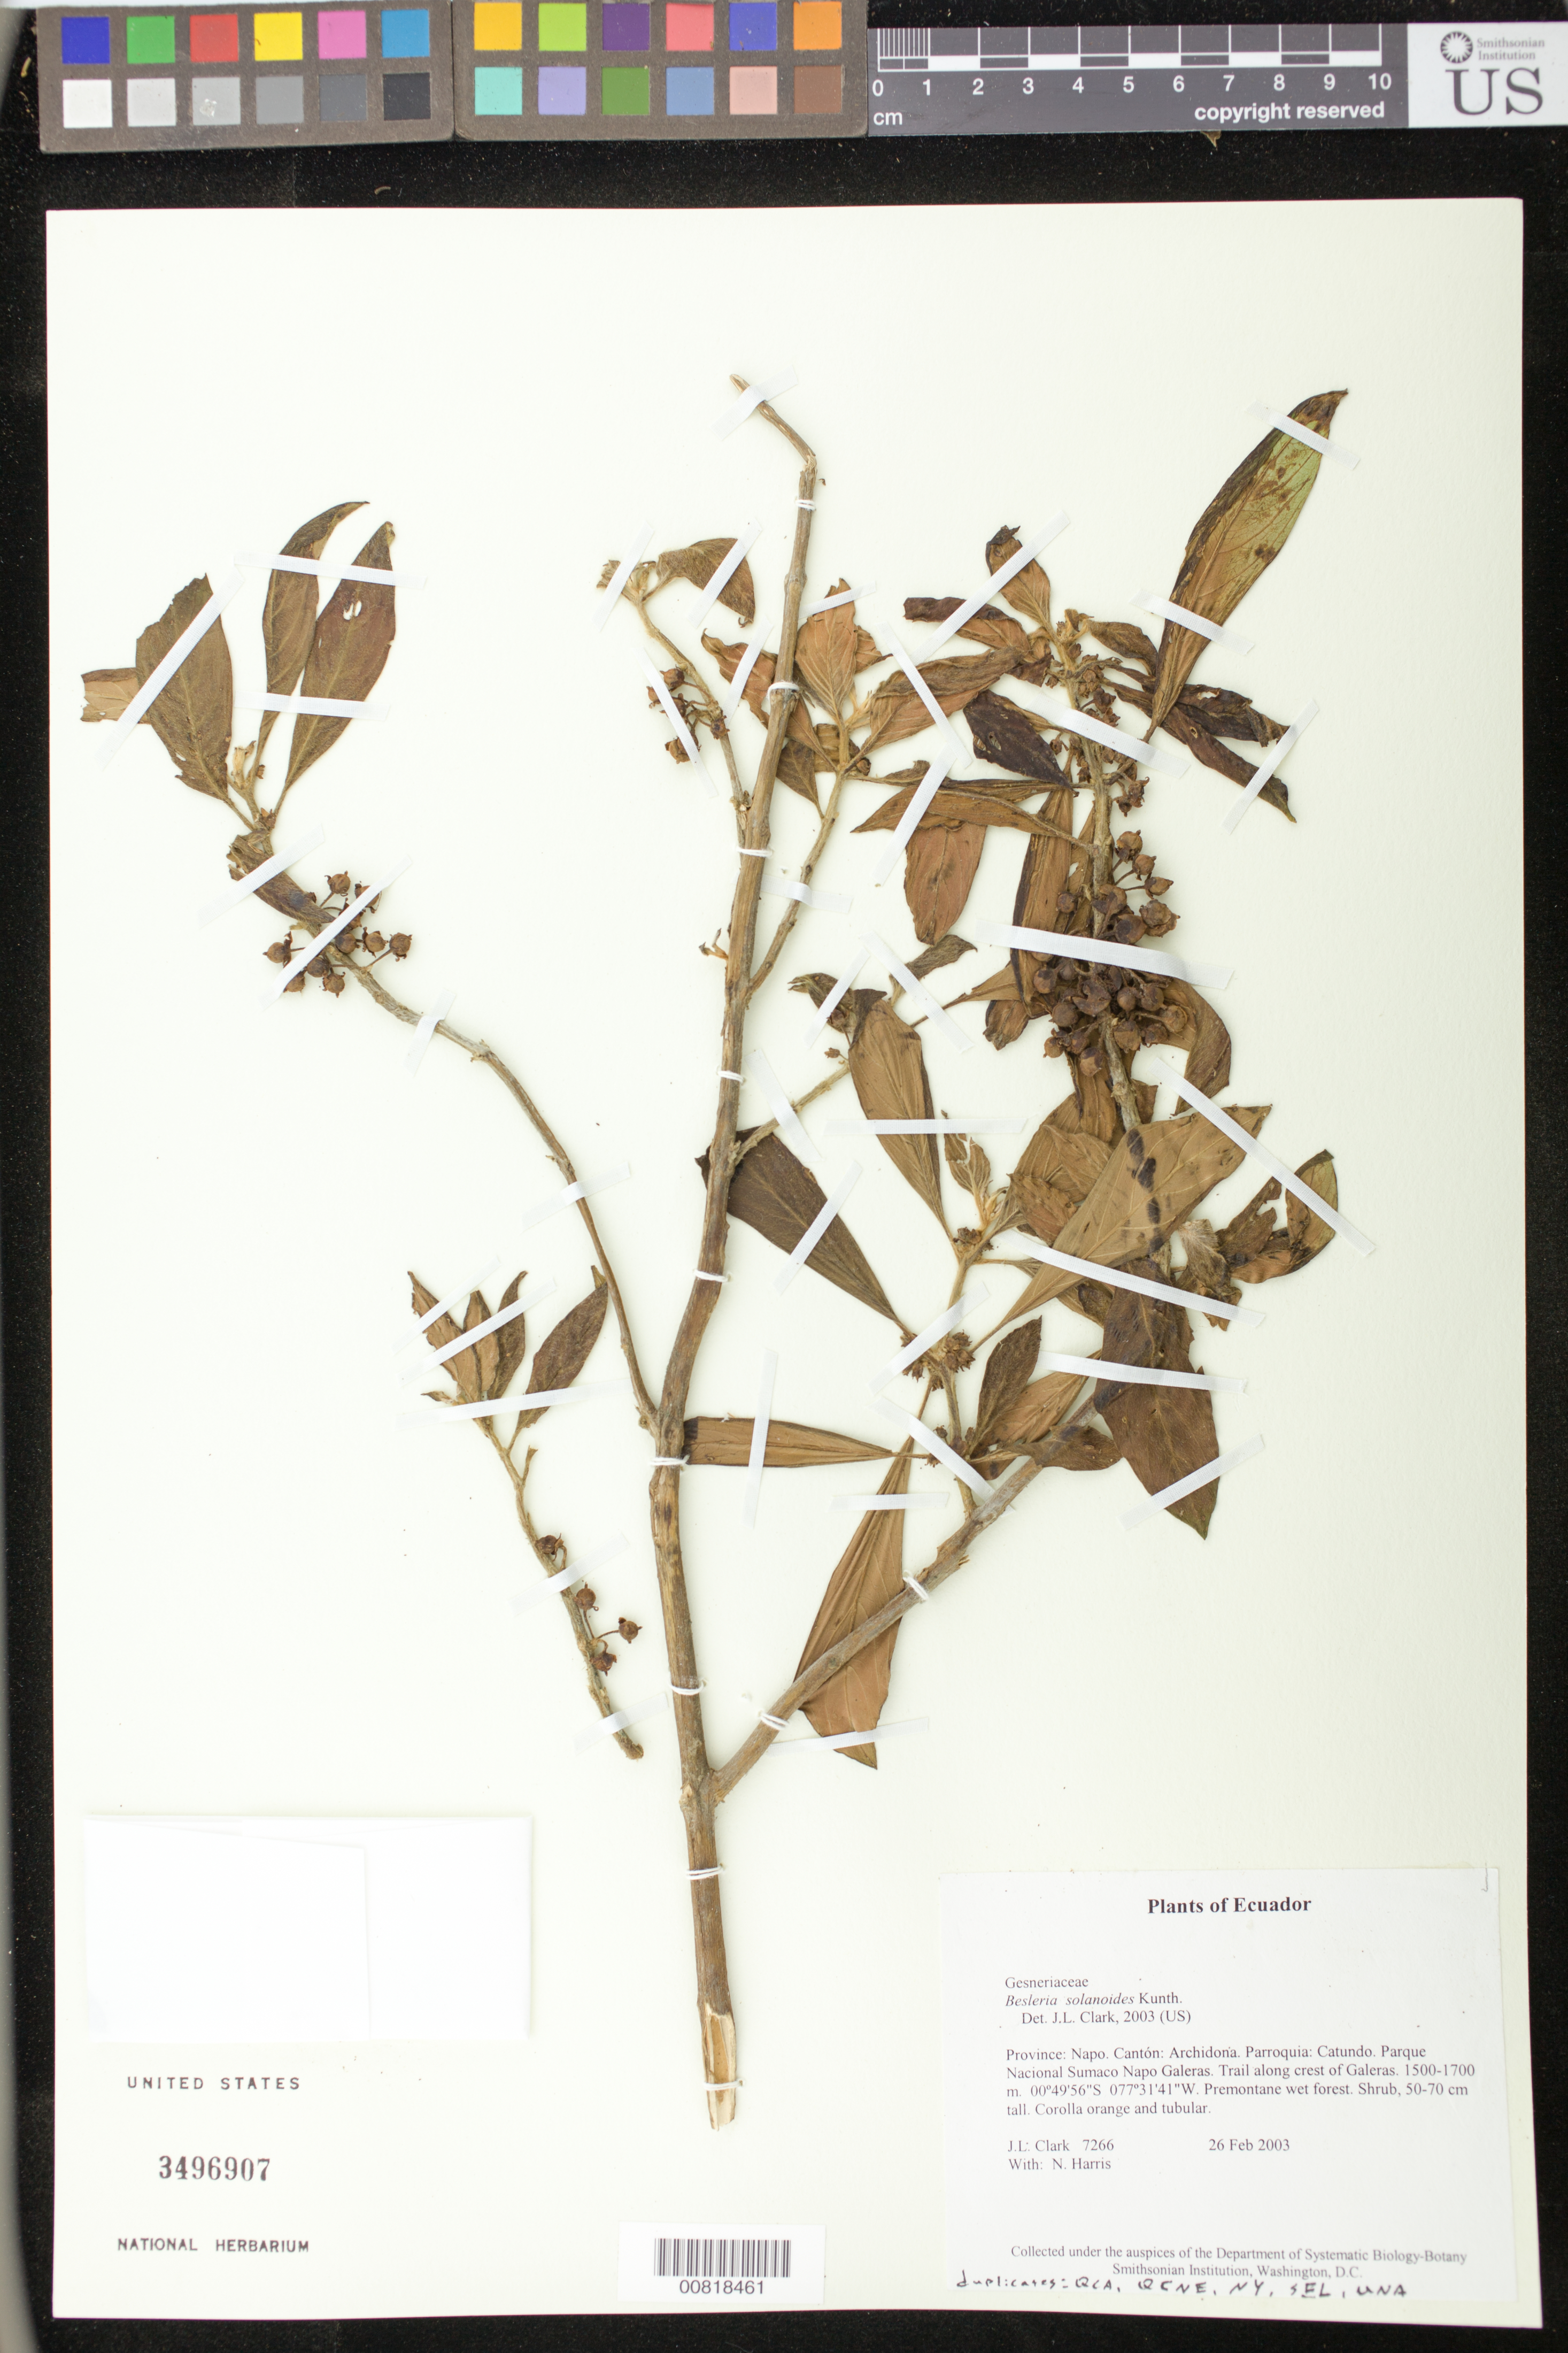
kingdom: Plantae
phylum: Tracheophyta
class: Magnoliopsida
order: Lamiales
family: Gesneriaceae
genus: Besleria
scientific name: Besleria solanoides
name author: Kunth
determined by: Clark, J. L., (SEL), The Marie Selby Botanical Garden (UNITED STATES)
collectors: J. L. Clark & N. Harris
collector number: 7266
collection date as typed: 26 Feb 2003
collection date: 2003-02-26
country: Ecuador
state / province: Napo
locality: Archidona. Parroquia: Catundo. Parque Nacional Sumaco Napo Galeras. Trail along crest of Galeras.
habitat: Premontane wet forest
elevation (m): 1500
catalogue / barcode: US 3496907